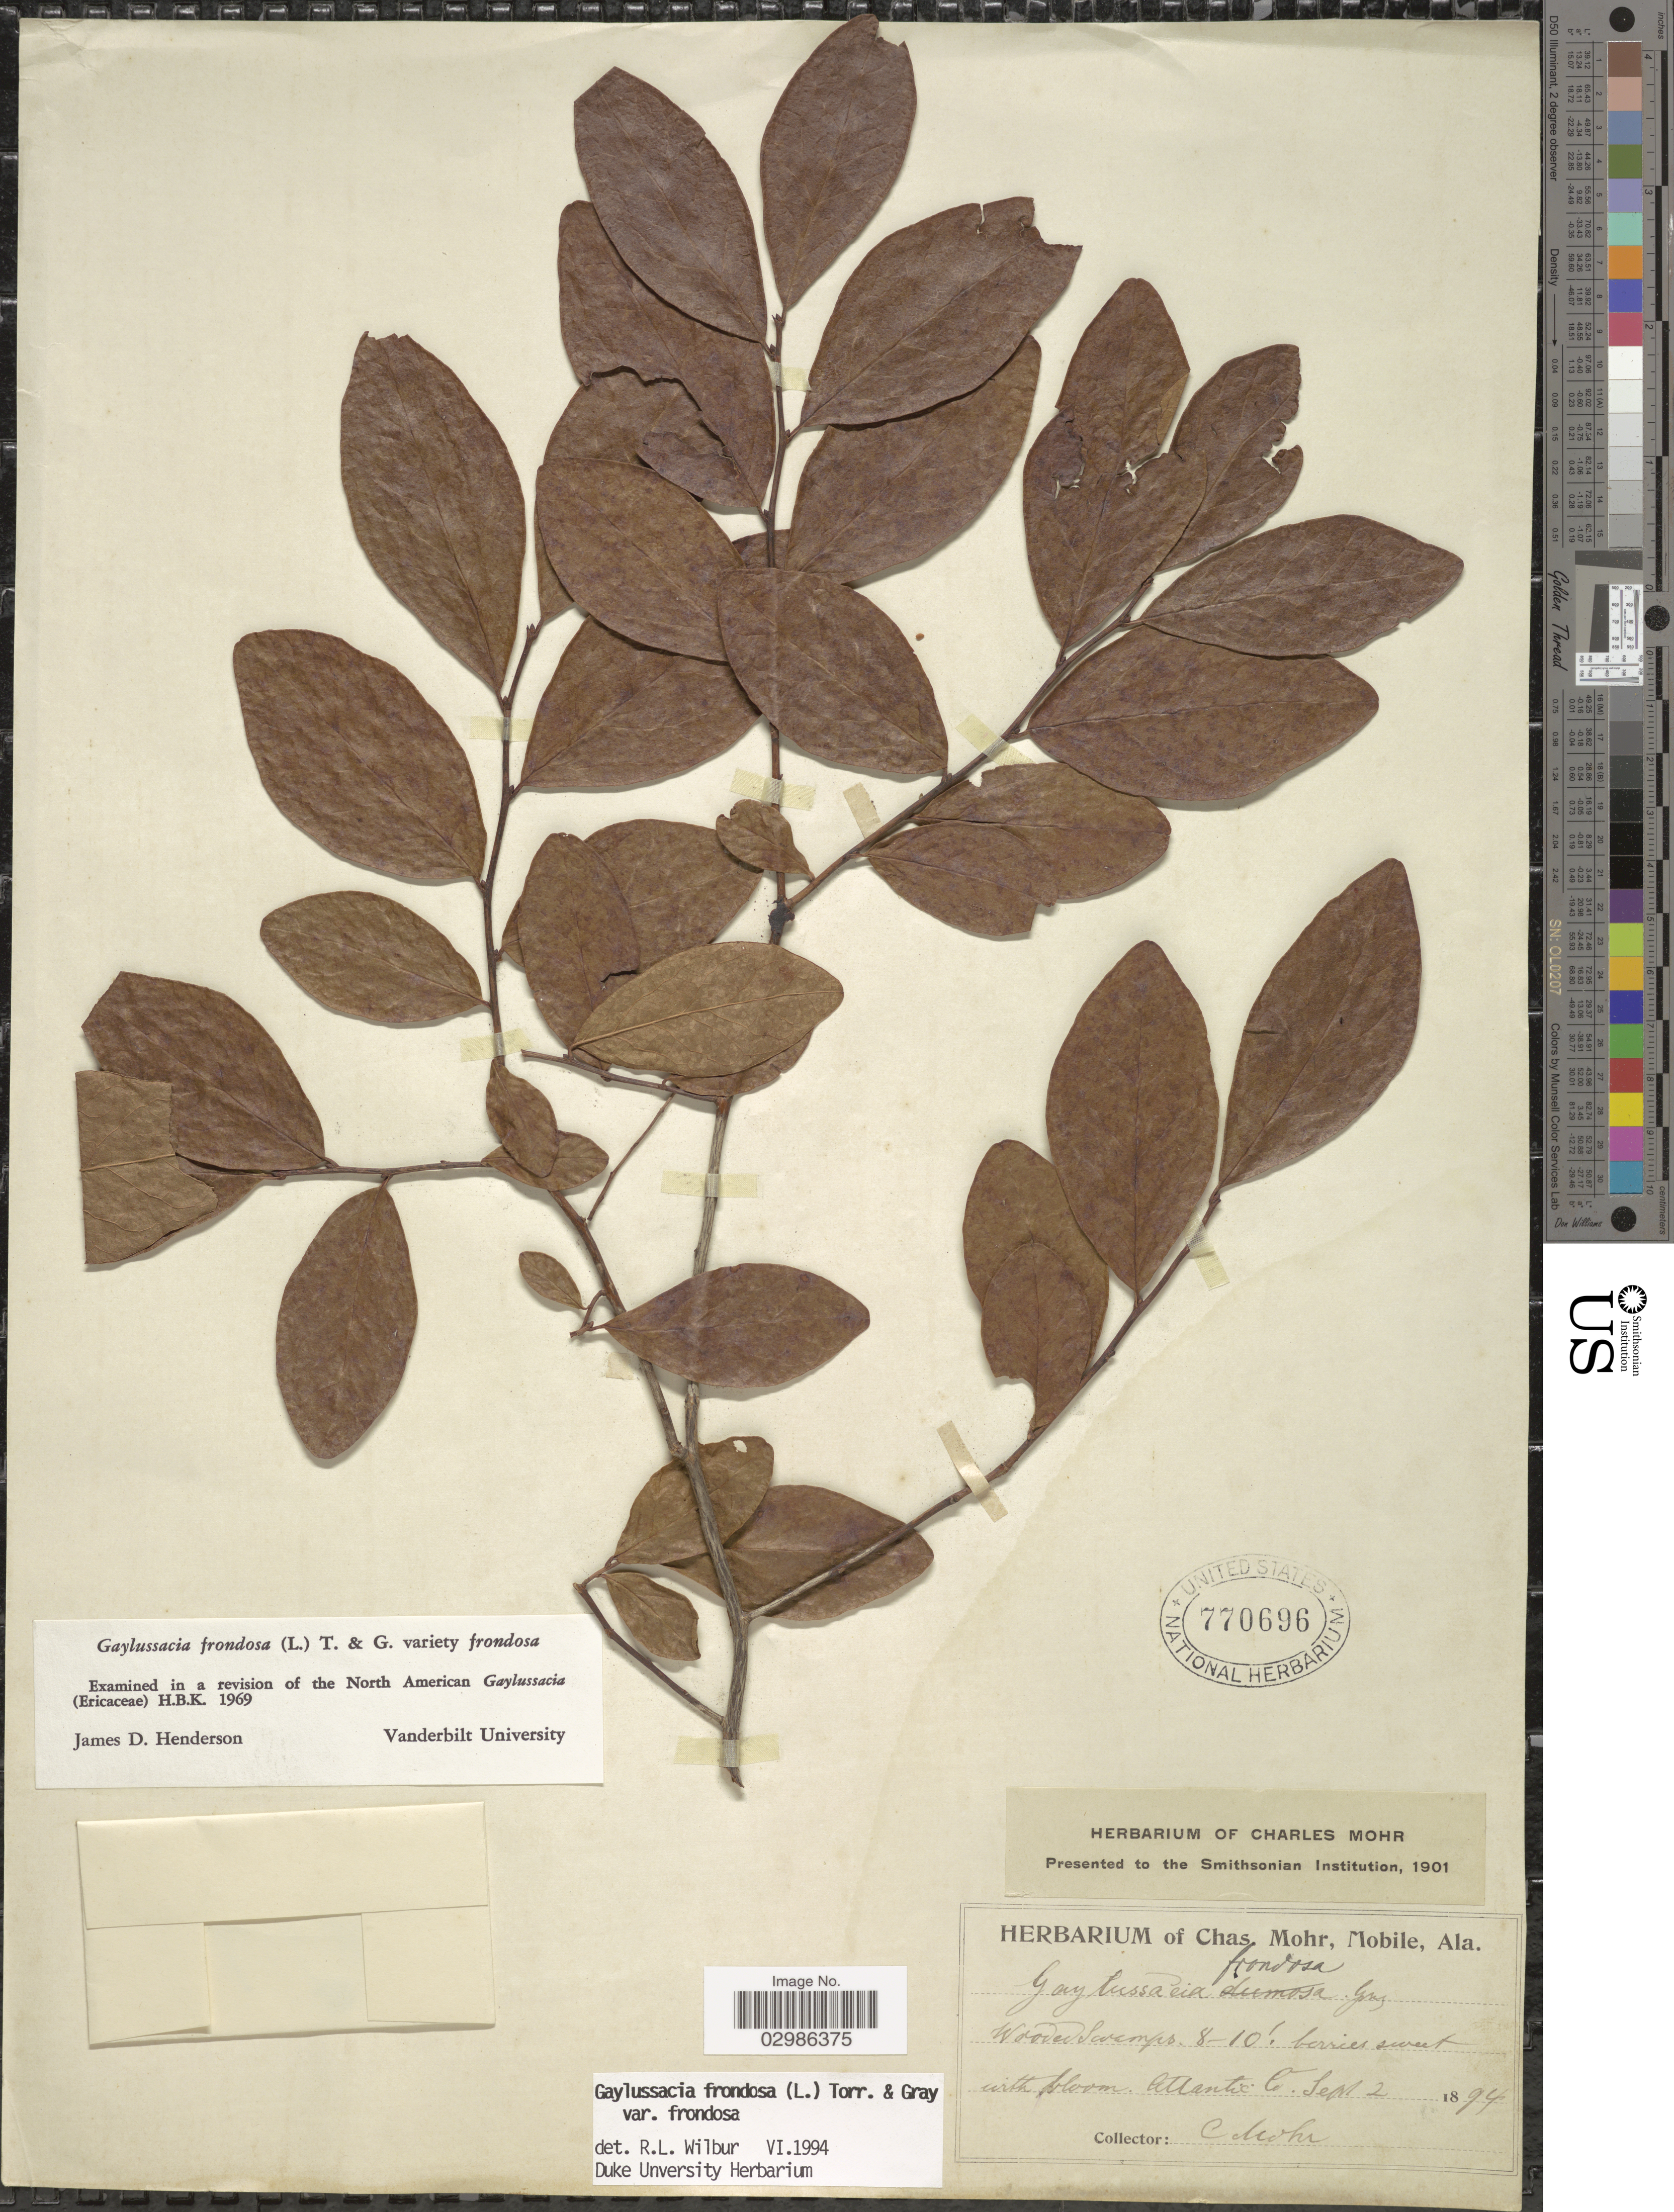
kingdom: Plantae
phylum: Tracheophyta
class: Magnoliopsida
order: Ericales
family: Ericaceae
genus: Gaylussacia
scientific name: Gaylussacia frondosa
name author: (L.) Torr. & A. Gray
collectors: Mohr, C. T. (herbarium)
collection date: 1894-09-02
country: United States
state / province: Alabama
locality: Atlantic Co.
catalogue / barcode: US 770696